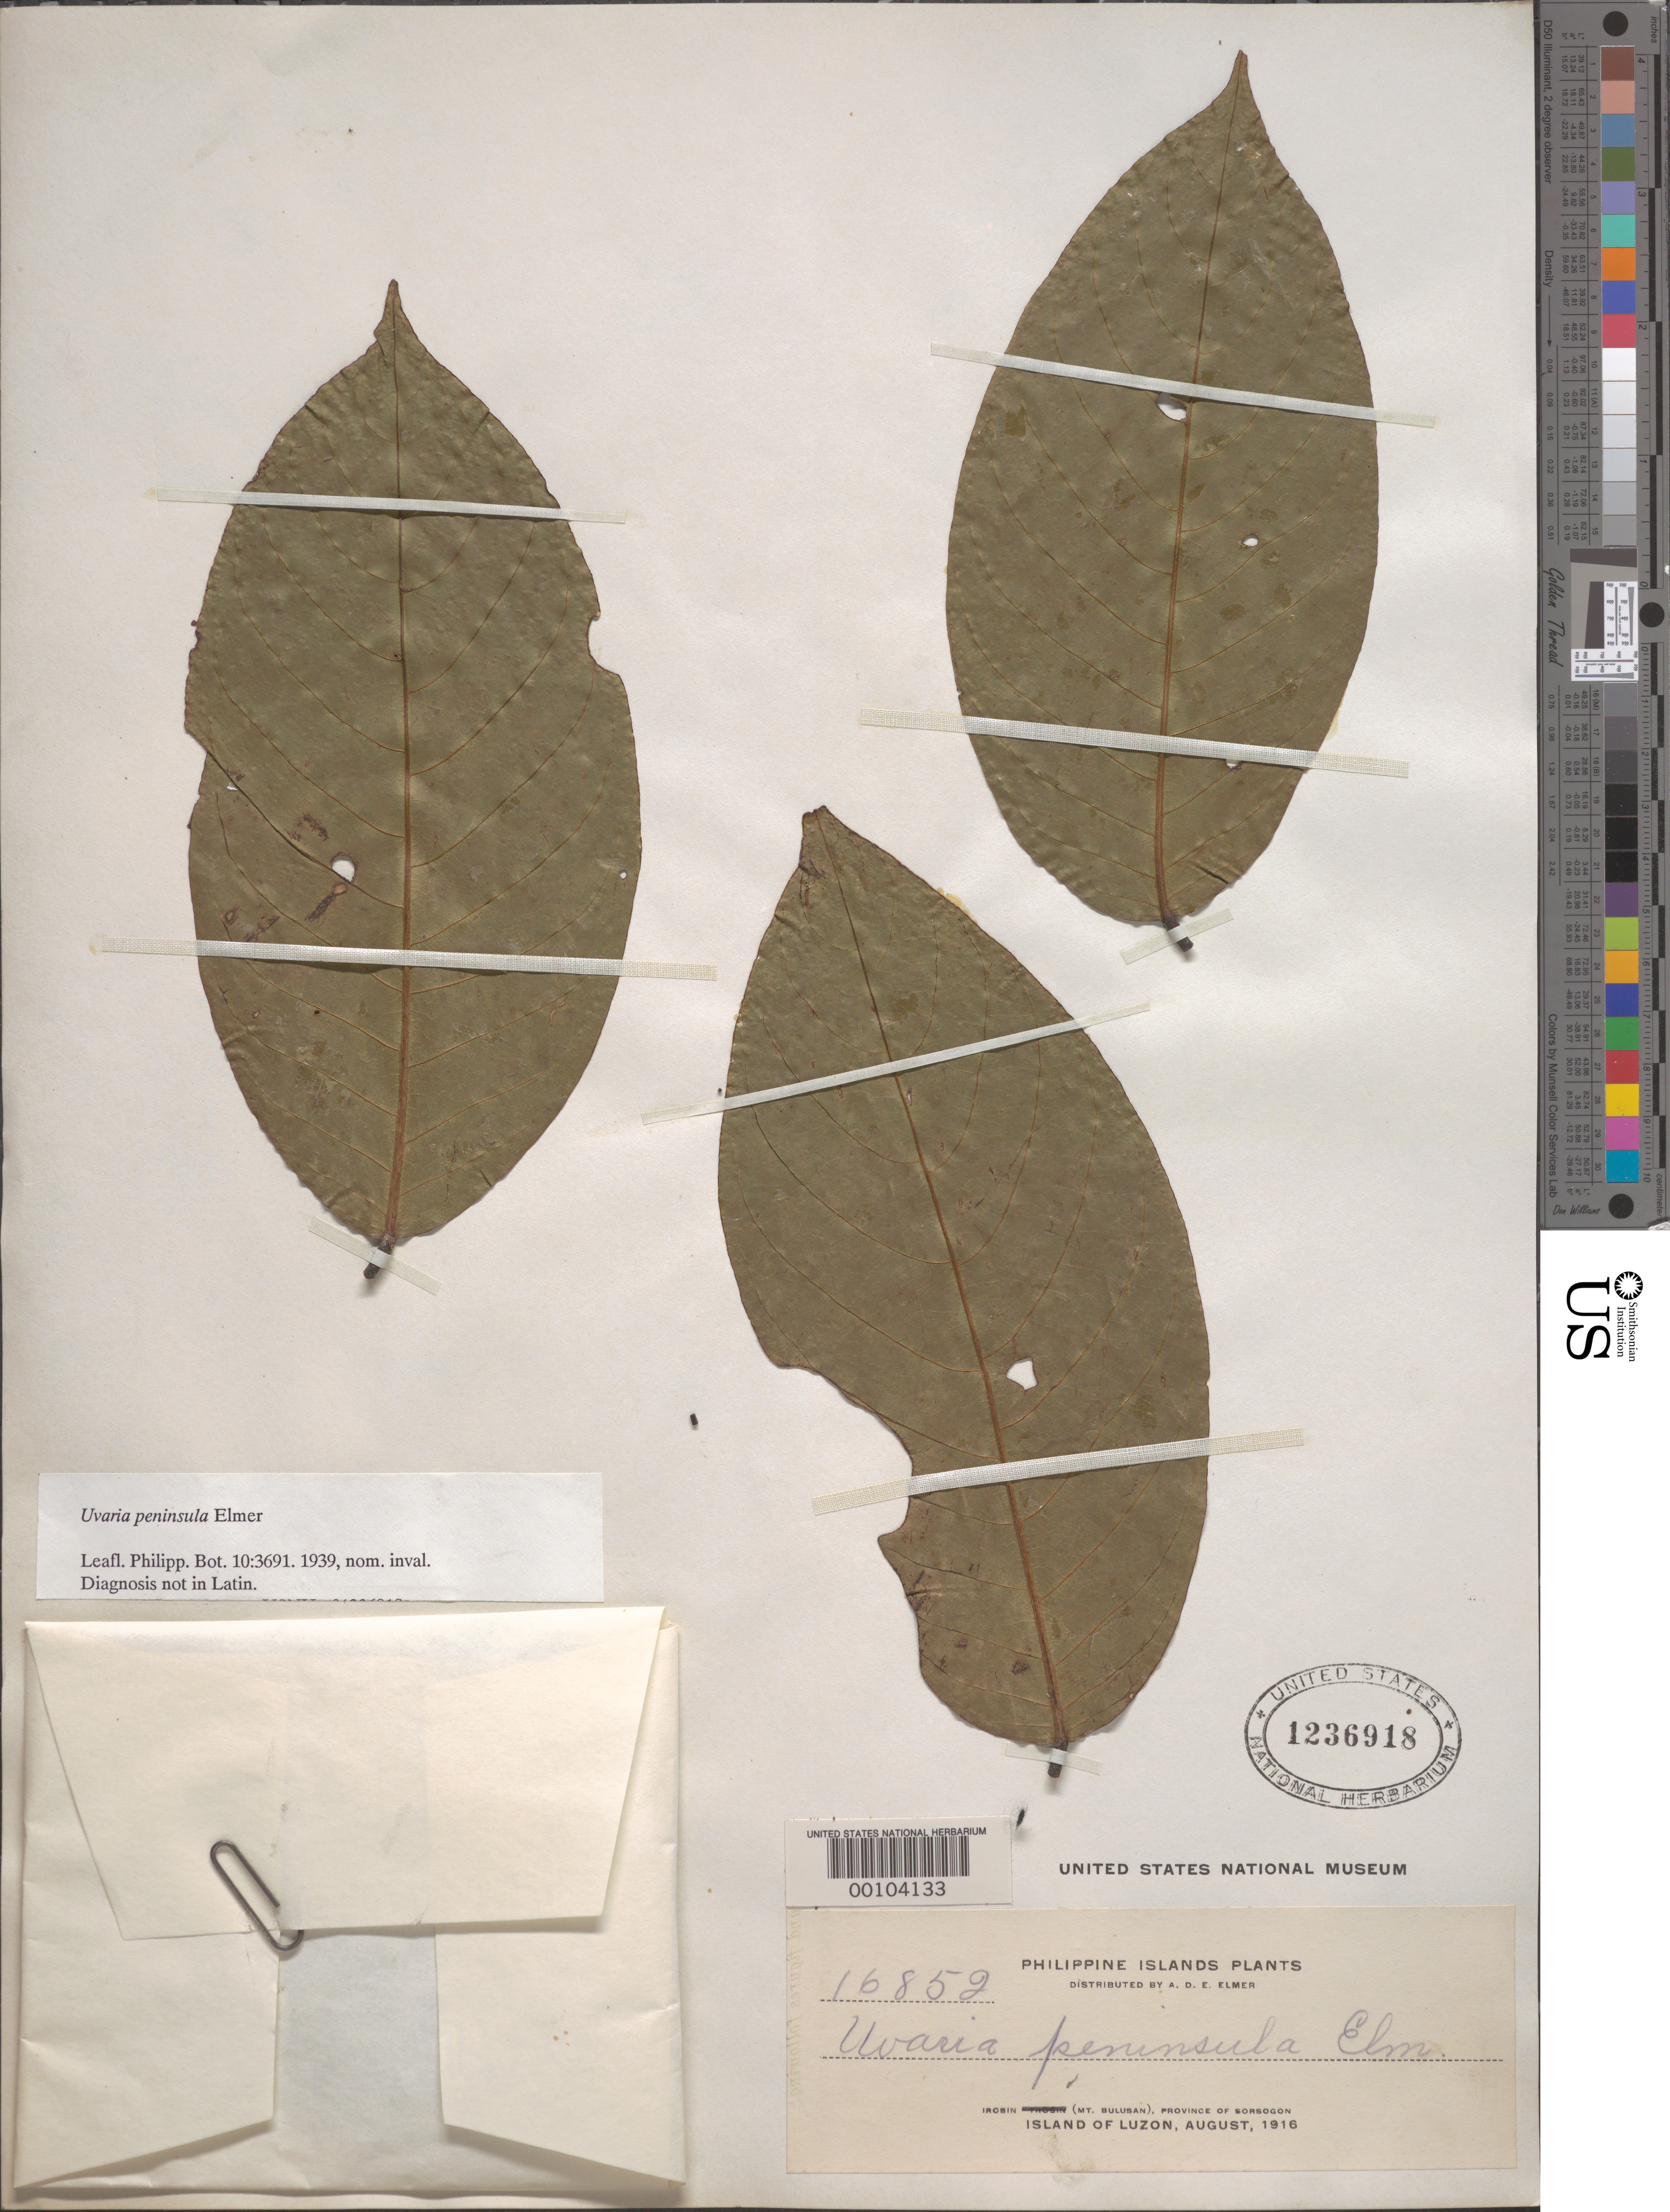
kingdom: Plantae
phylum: Tracheophyta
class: Magnoliopsida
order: Magnoliales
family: Annonaceae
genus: Uvaria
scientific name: Uvaria peninsula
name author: Elmer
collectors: A. D. E. Elmer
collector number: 16852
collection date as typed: Aug 1916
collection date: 1916-08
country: Philippines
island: Luzon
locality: Irosin, Mt. Bulusan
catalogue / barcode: US 1236918